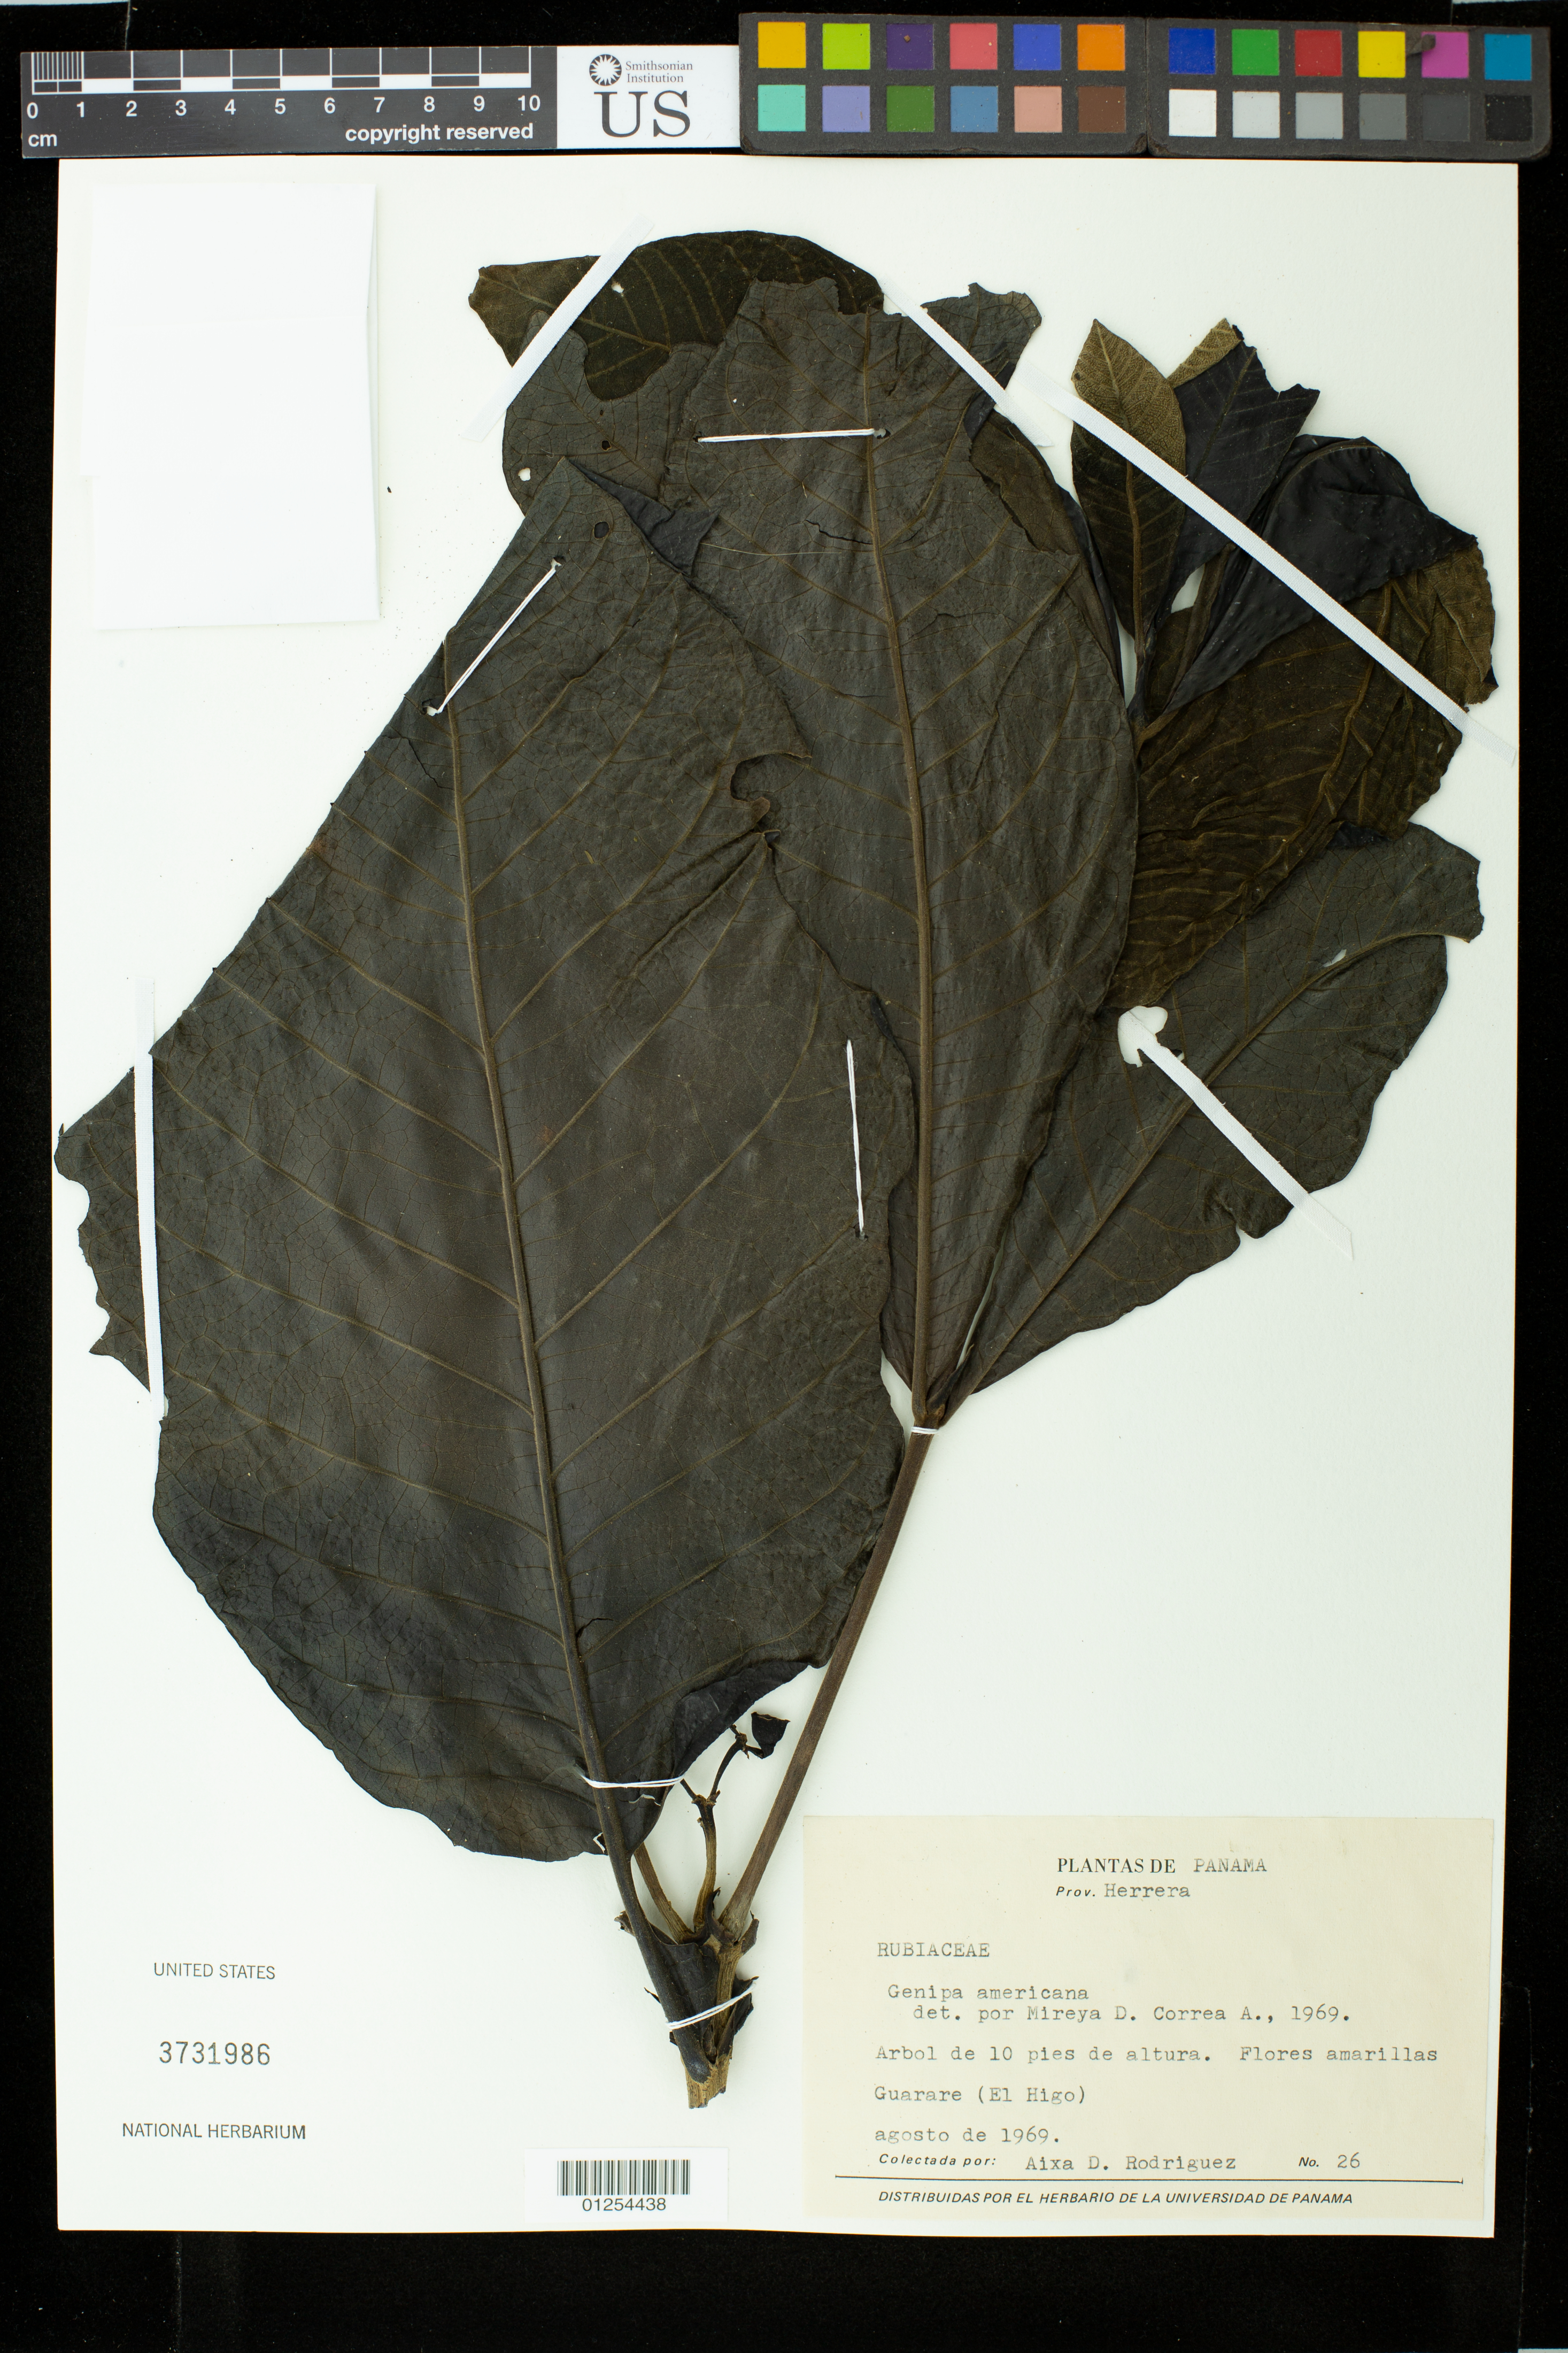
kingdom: Plantae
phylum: Tracheophyta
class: Magnoliopsida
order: Gentianales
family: Rubiaceae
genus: Genipa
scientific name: Genipa americana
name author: L.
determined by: Mireya, D.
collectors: A. Rodríguez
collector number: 26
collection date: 1969-08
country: Panama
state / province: Panamá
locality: Cerro Azul.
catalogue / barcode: US 3731986